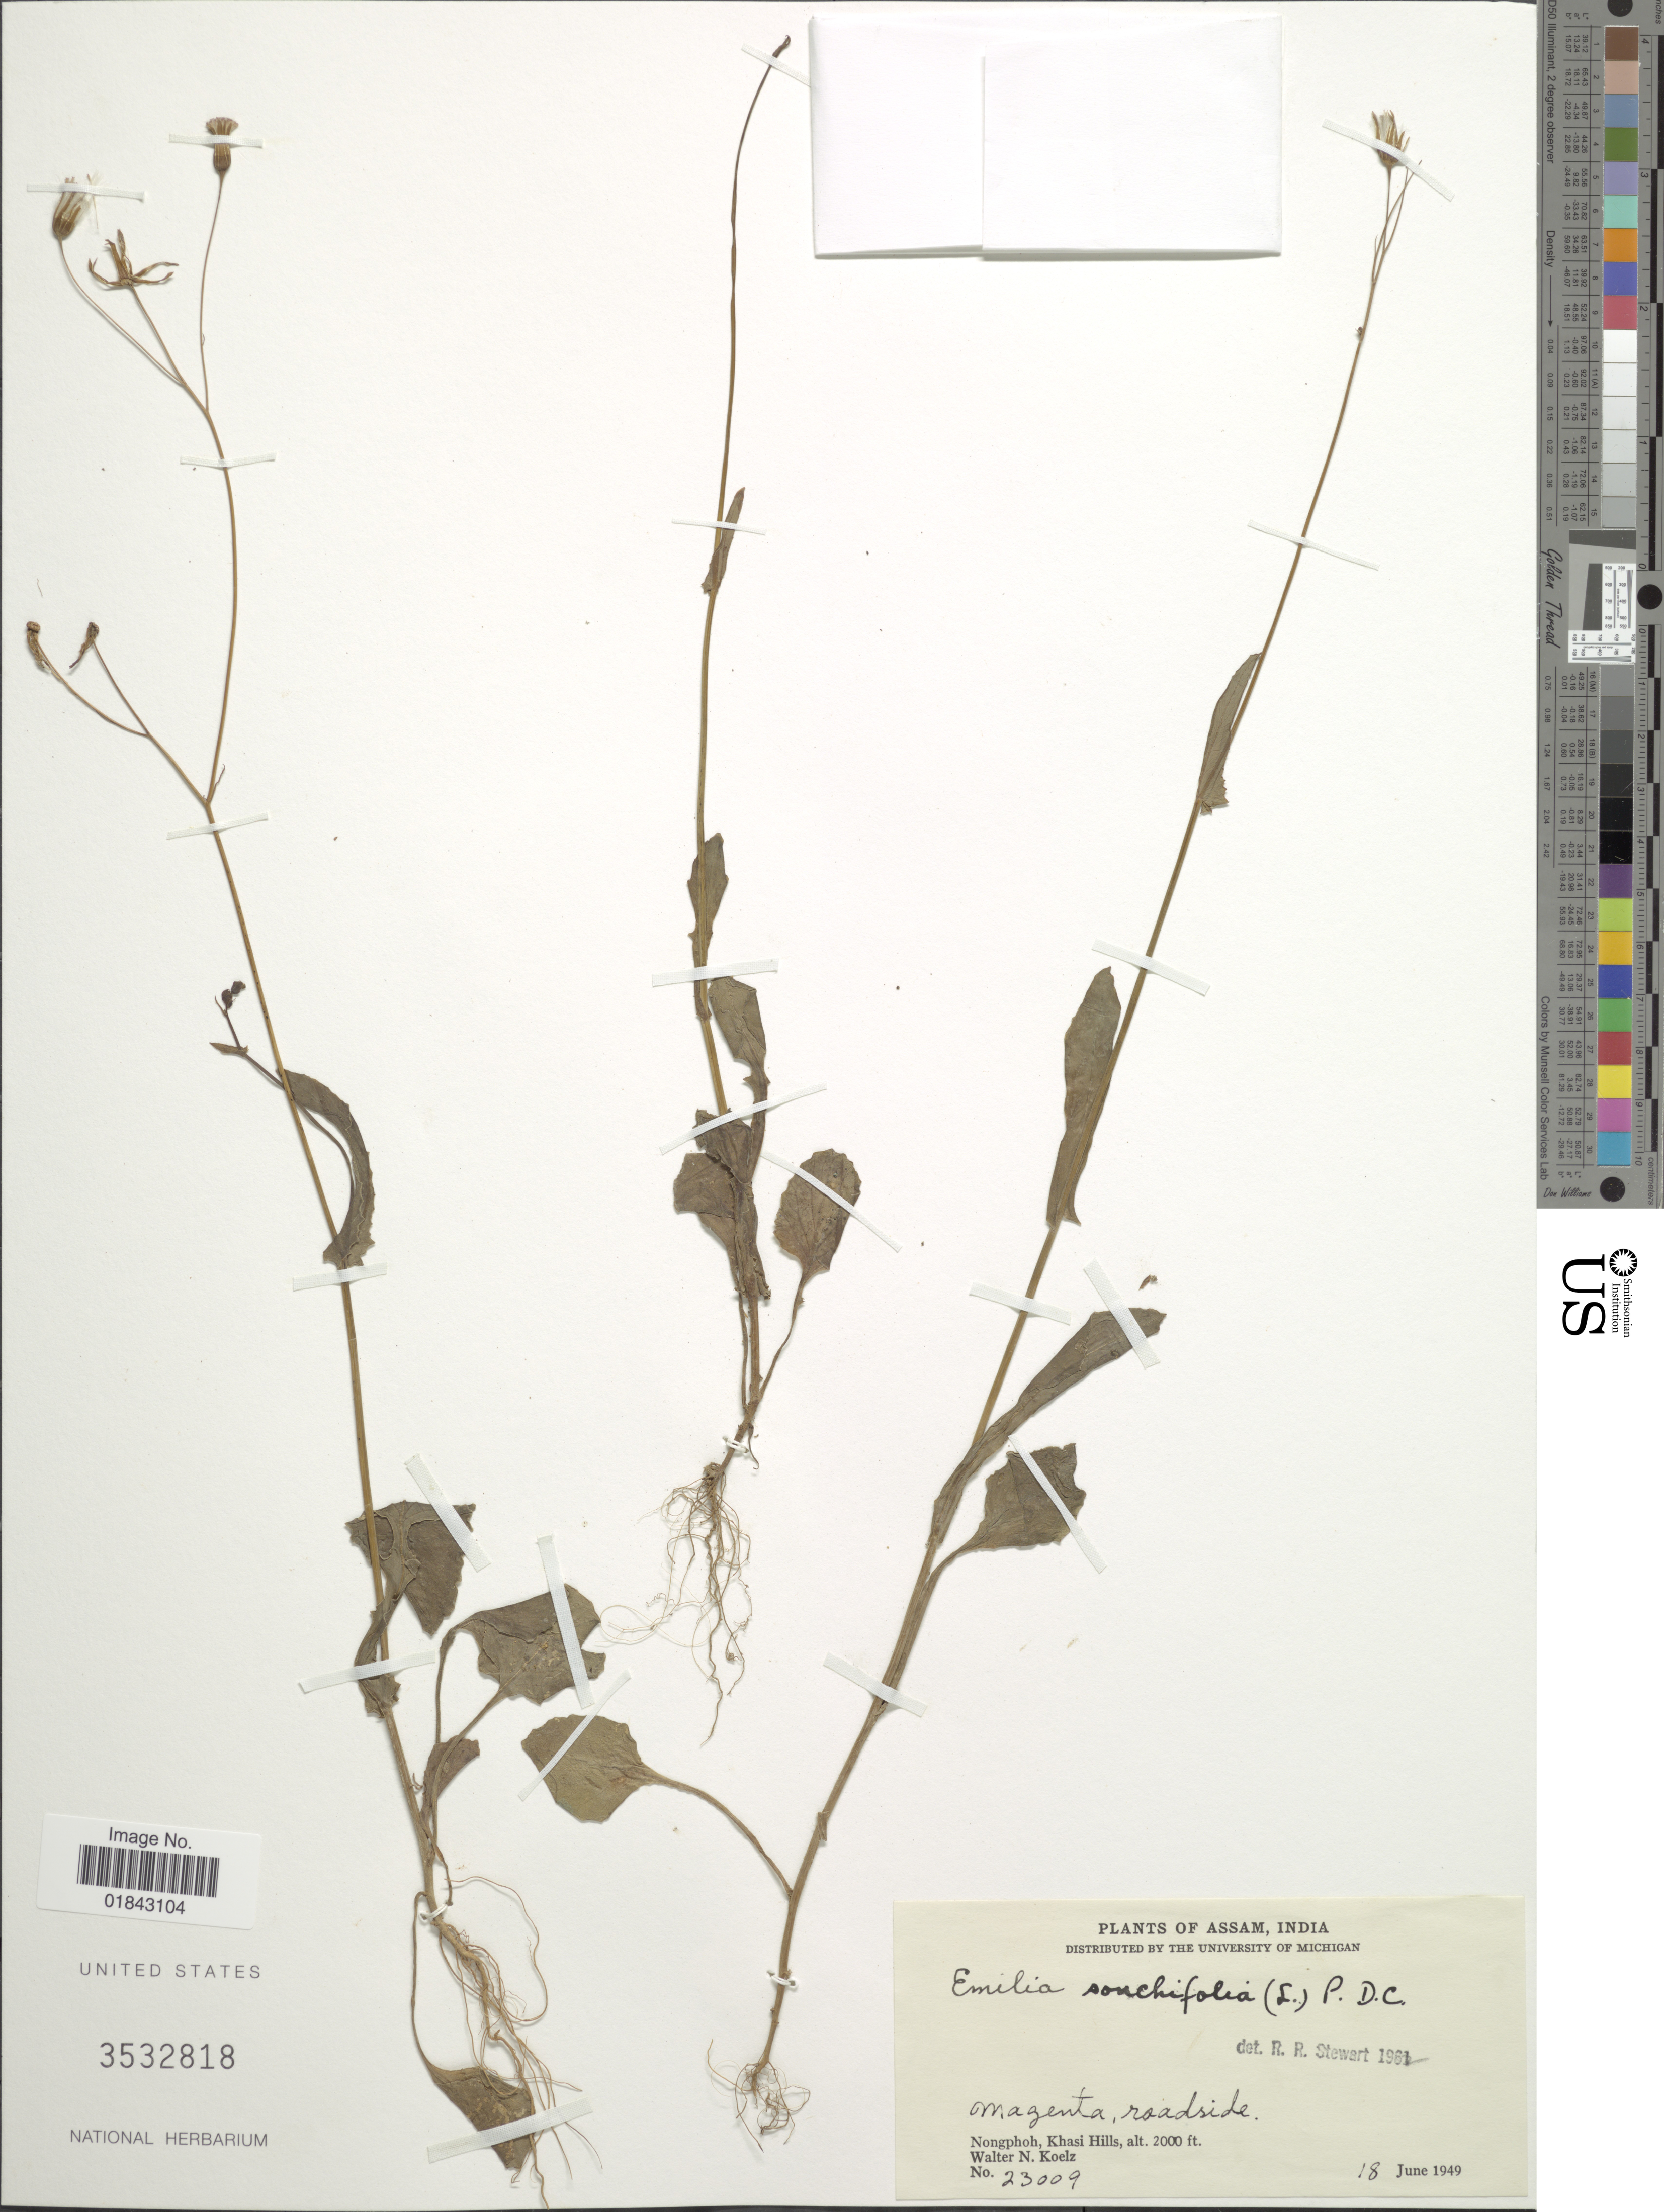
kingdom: Plantae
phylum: Tracheophyta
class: Magnoliopsida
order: Asterales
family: Asteraceae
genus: Emilia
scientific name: Emilia sonchifolia var. sonchifolia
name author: (L.) DC.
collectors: W. N. Koelz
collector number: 23009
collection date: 1949-06-18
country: India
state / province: Meghalaya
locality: Magenta, roadside, Nongphoh, Khasi Hills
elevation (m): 610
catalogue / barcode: US 3532818